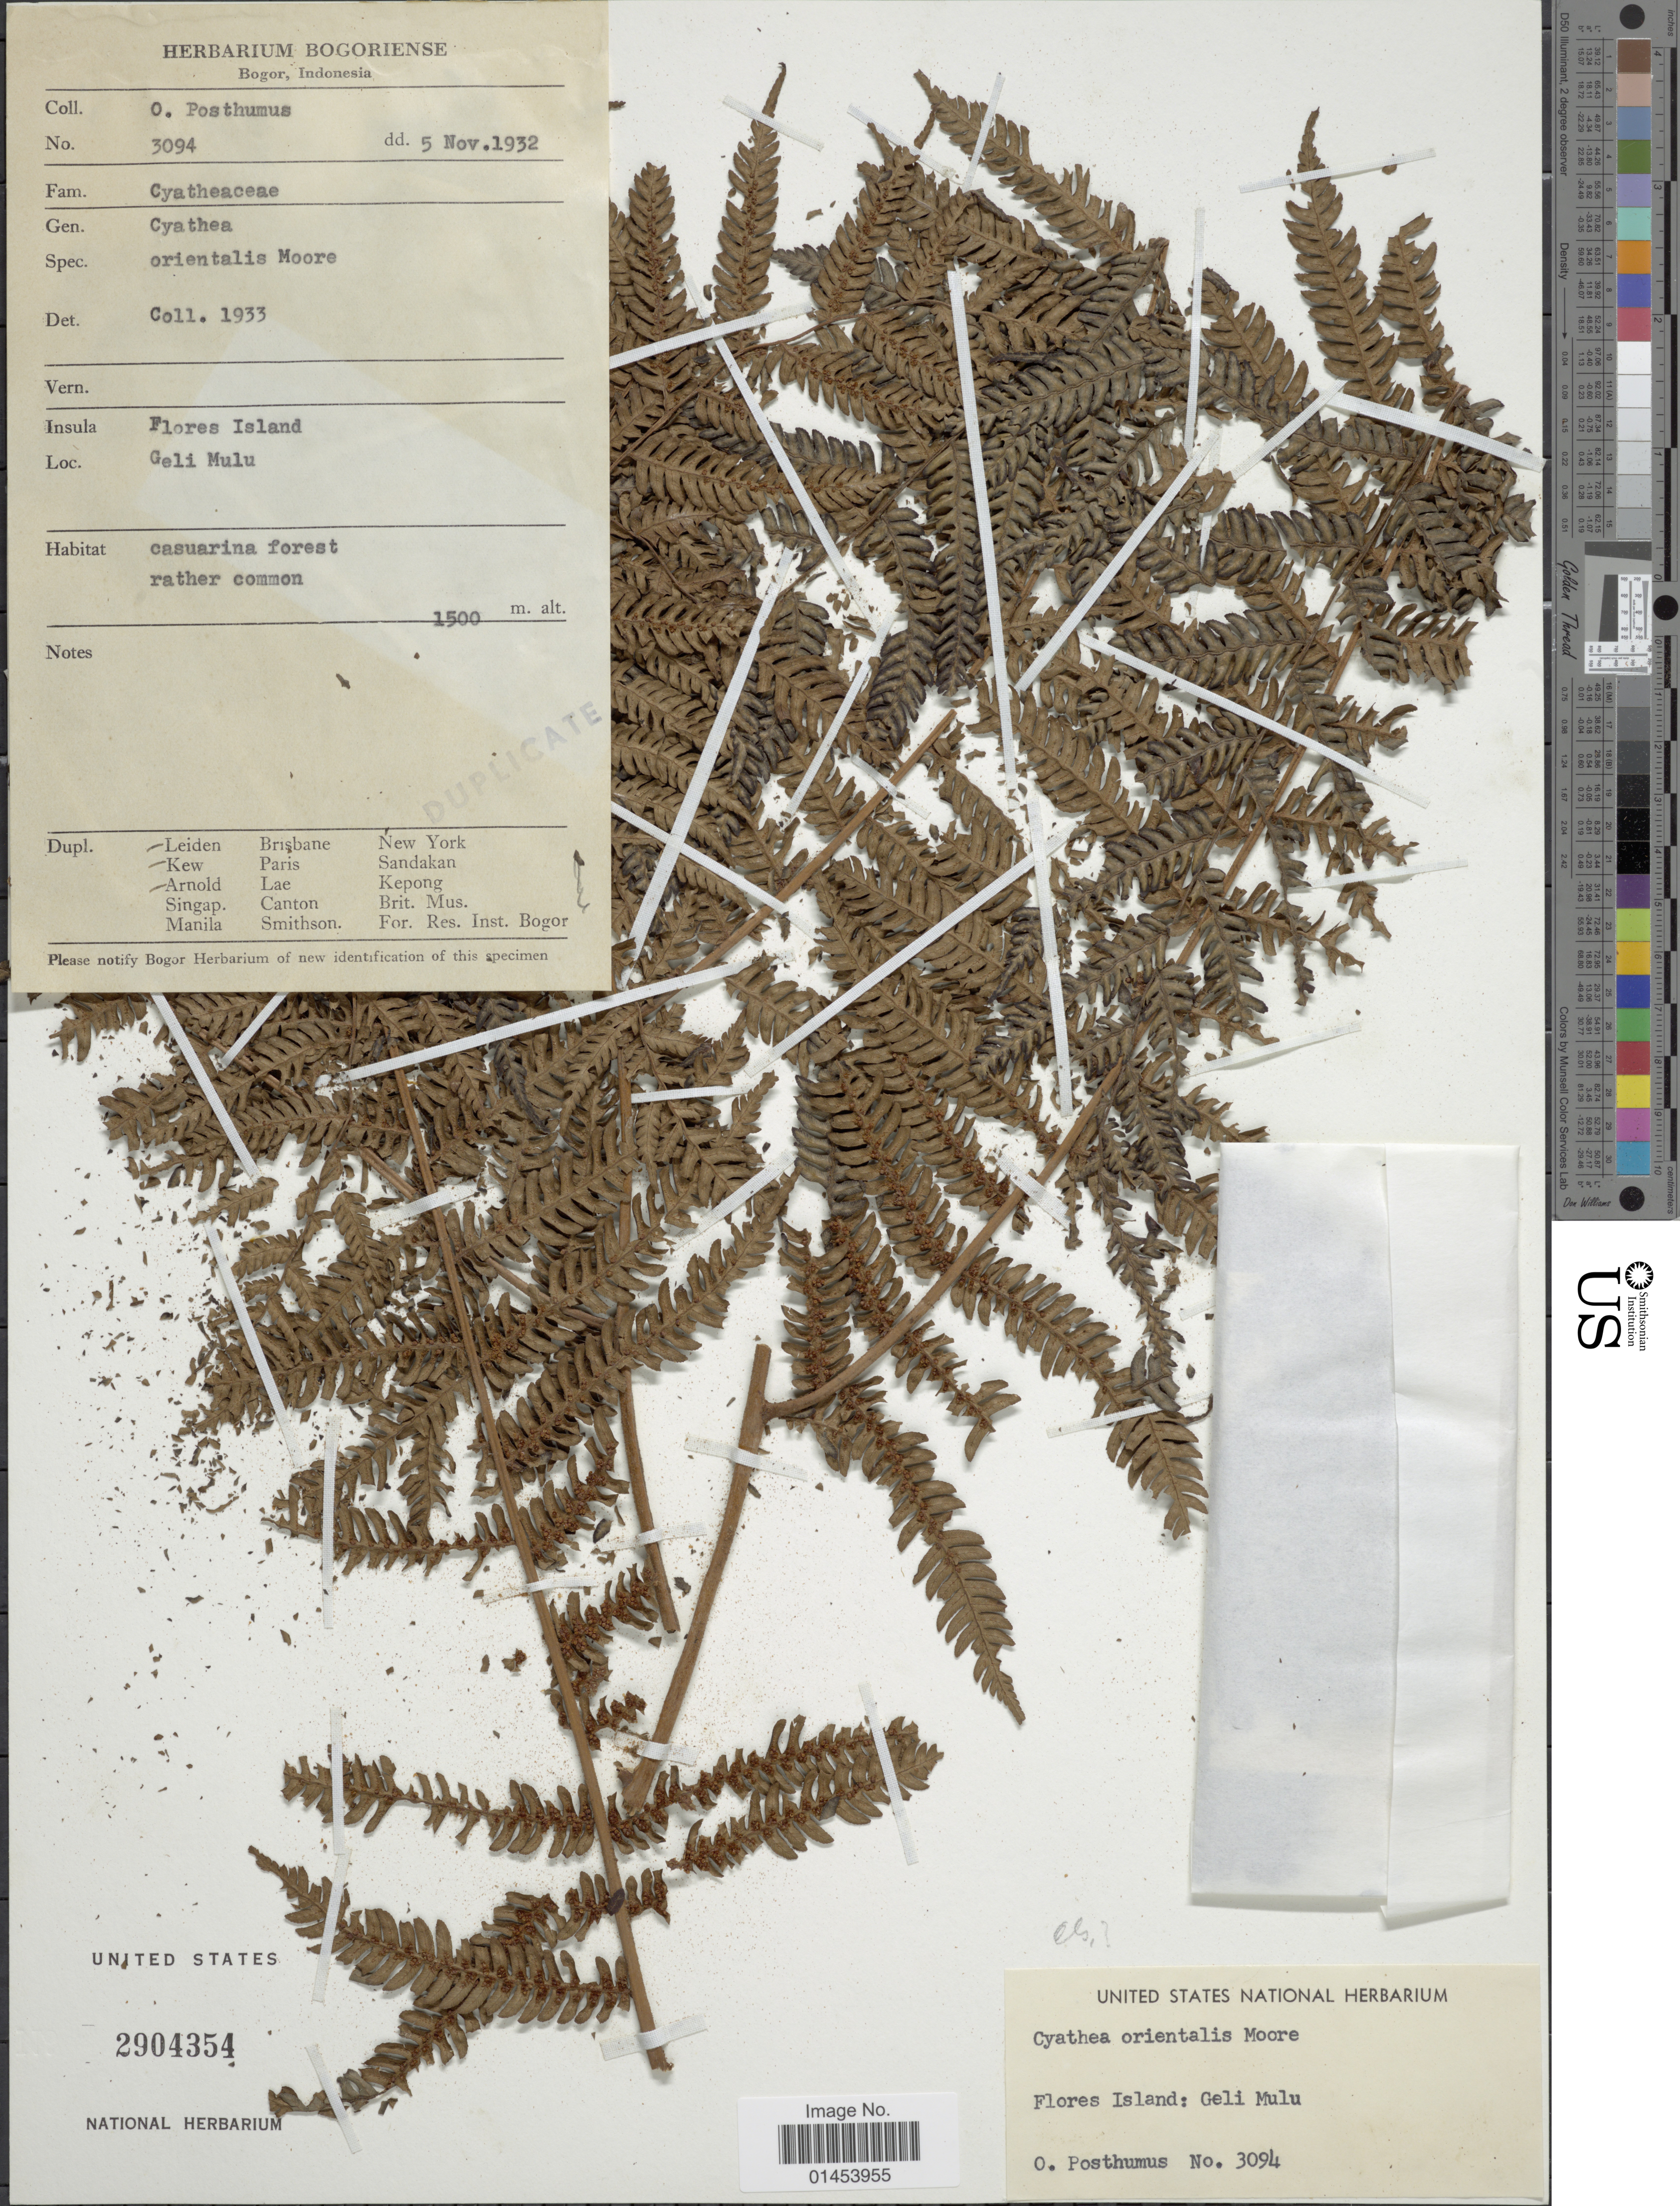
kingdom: Plantae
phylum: Tracheophyta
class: Polypodiopsida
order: Cyatheales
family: Cyatheaceae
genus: Cyathea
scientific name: Cyathea orientalis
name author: (Kunze) Moore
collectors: O. Posthumus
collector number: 3094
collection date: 1932-11-05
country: Indonesia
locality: Bogor. Flores Island. Geli Mulu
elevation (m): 1500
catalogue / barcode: US 2904354